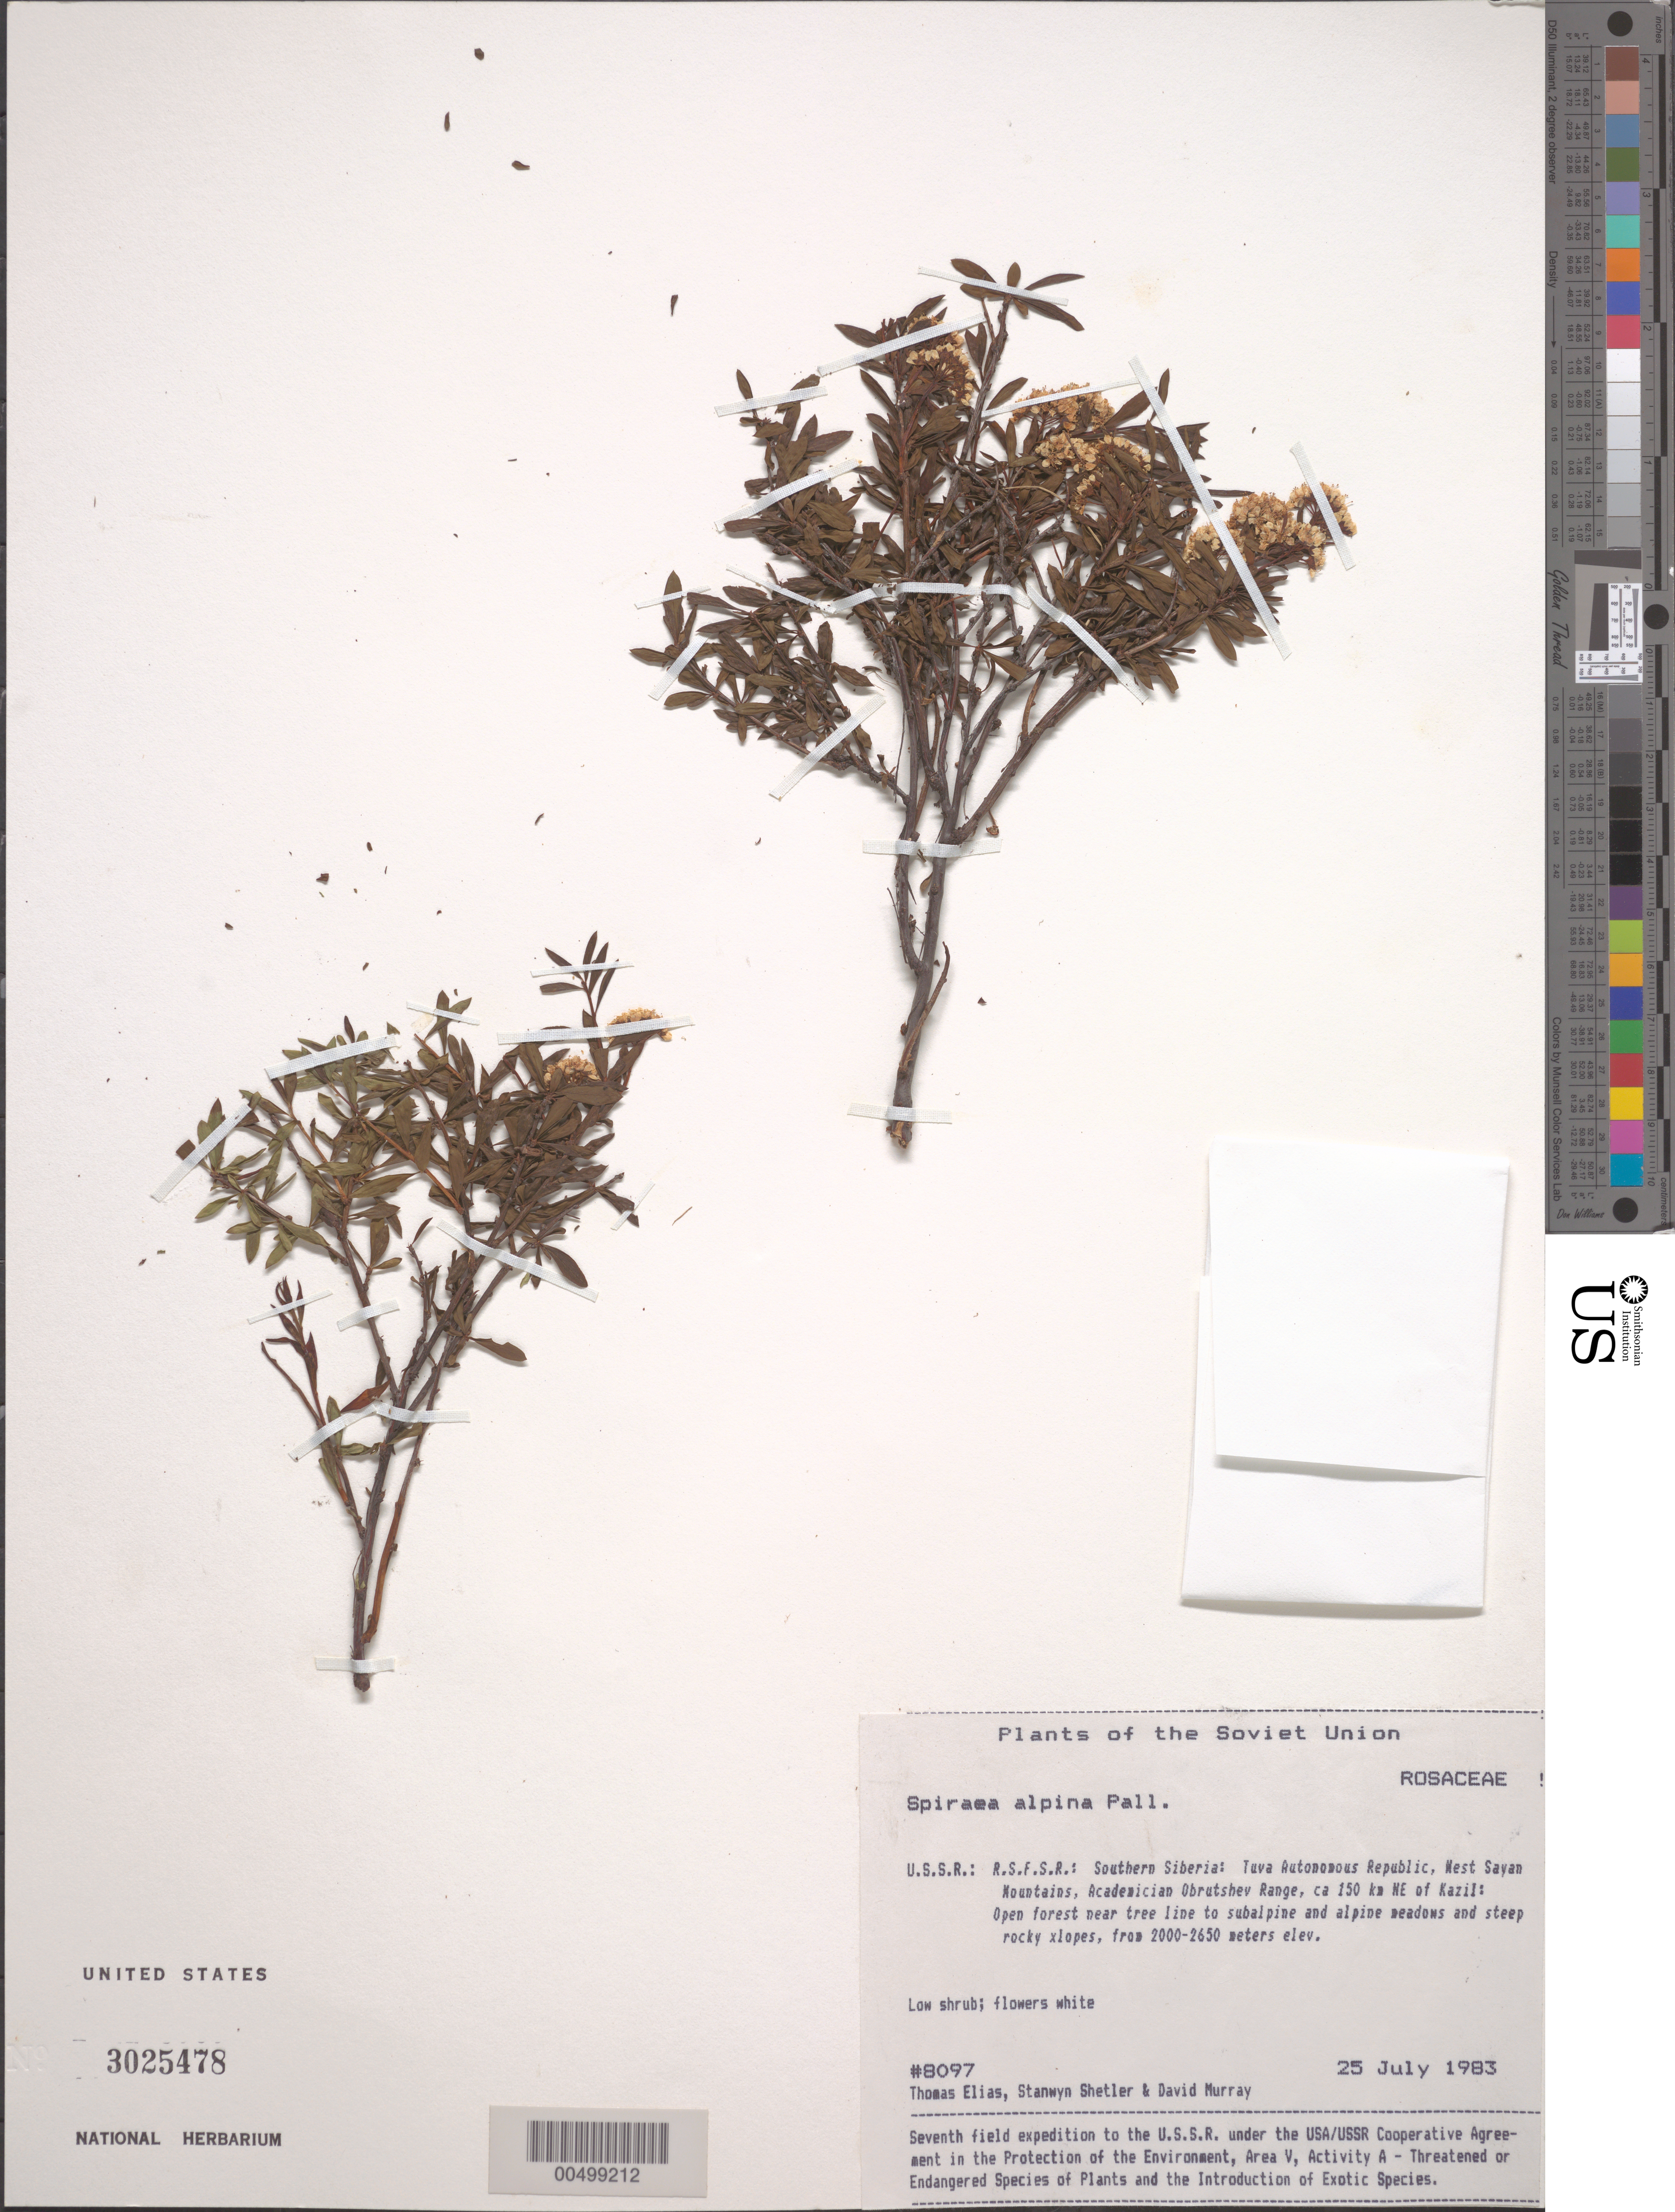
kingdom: Plantae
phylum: Tracheophyta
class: Magnoliopsida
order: Rosales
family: Rosaceae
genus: Spiraea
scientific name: Spiraea alpina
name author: Pall.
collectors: T. Elias, S. Shetler & D. F. Murray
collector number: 8097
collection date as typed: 25 Jul 1983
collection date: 1983-07-25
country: Russian Federation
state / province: Tuva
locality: West Sayan Mountains, Academician Obrutshev Range, ca. 150 km NE of Kazil [Kyzyl]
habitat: open forest near tree line to subalpine and alpine meadows and steep rocky slopes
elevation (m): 2000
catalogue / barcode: US 3025478